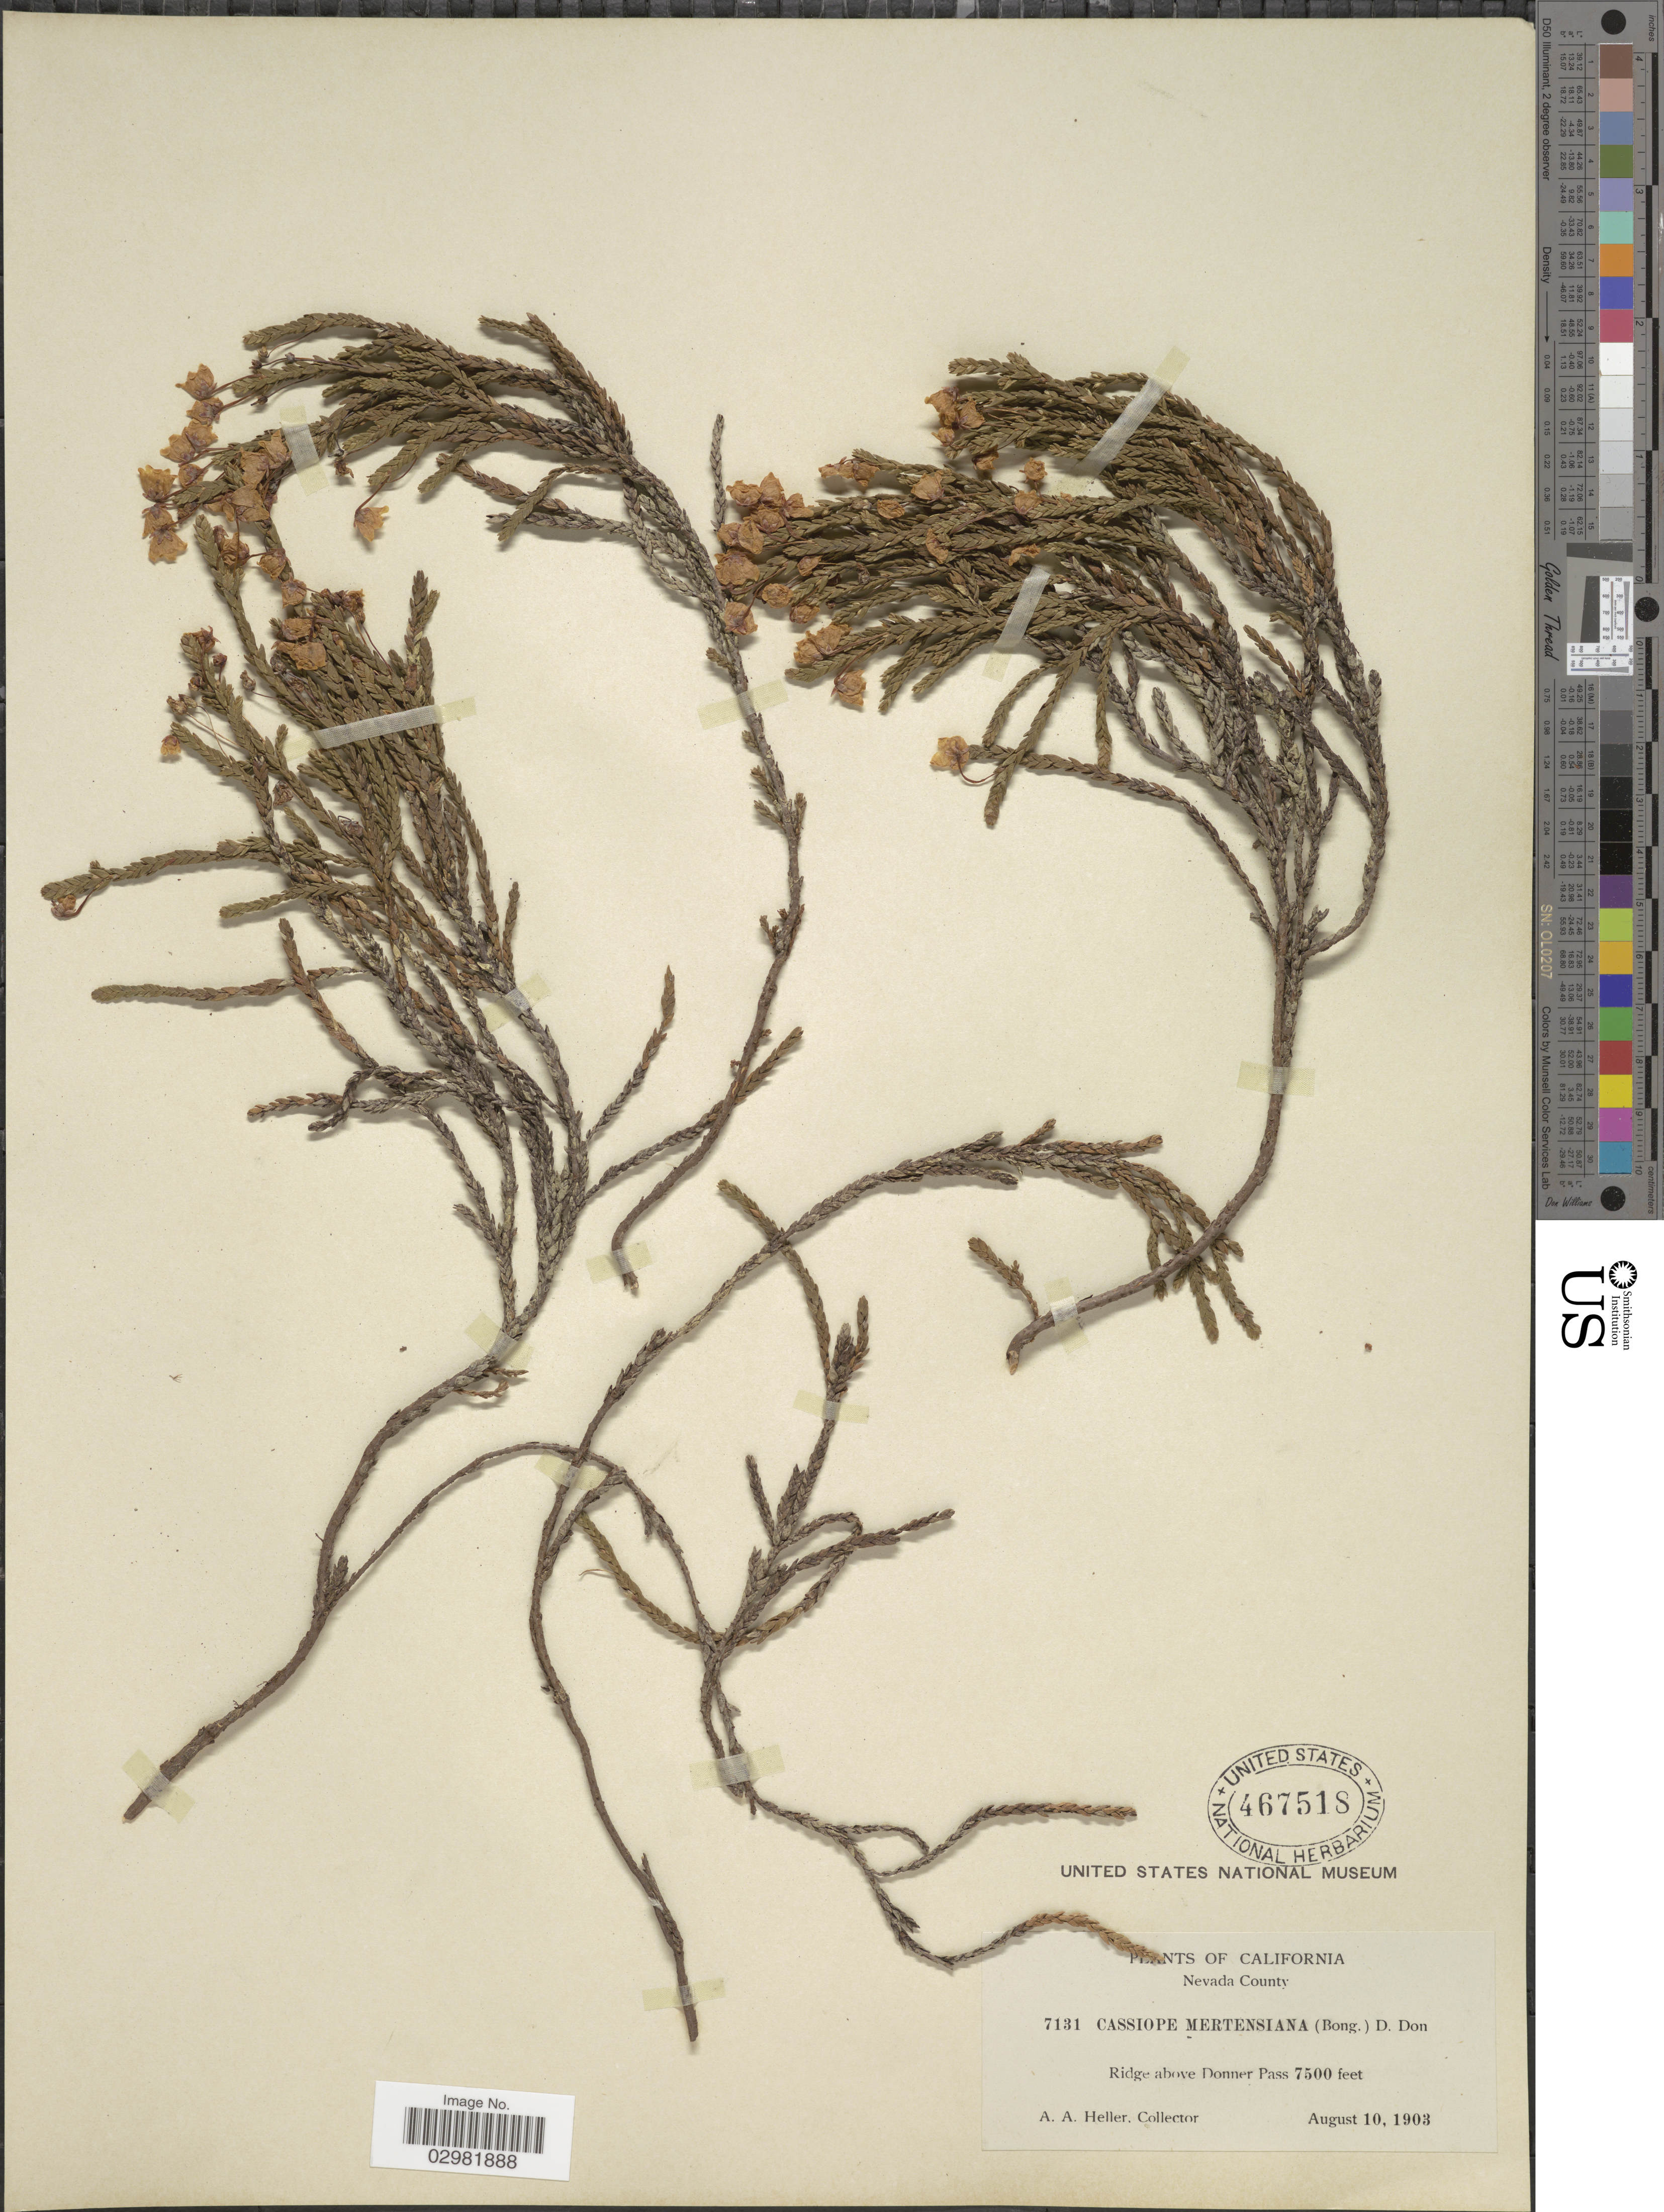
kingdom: Plantae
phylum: Tracheophyta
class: Magnoliopsida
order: Ericales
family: Ericaceae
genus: Cassiope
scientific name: Cassiope mertensiana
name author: (Bong.) G. Don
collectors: A. A. Heller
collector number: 7131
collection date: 1903-08-10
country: United States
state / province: California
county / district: Nevada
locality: California. Nevada County, Ridge above Donner Pass.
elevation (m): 2286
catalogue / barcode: US 467518